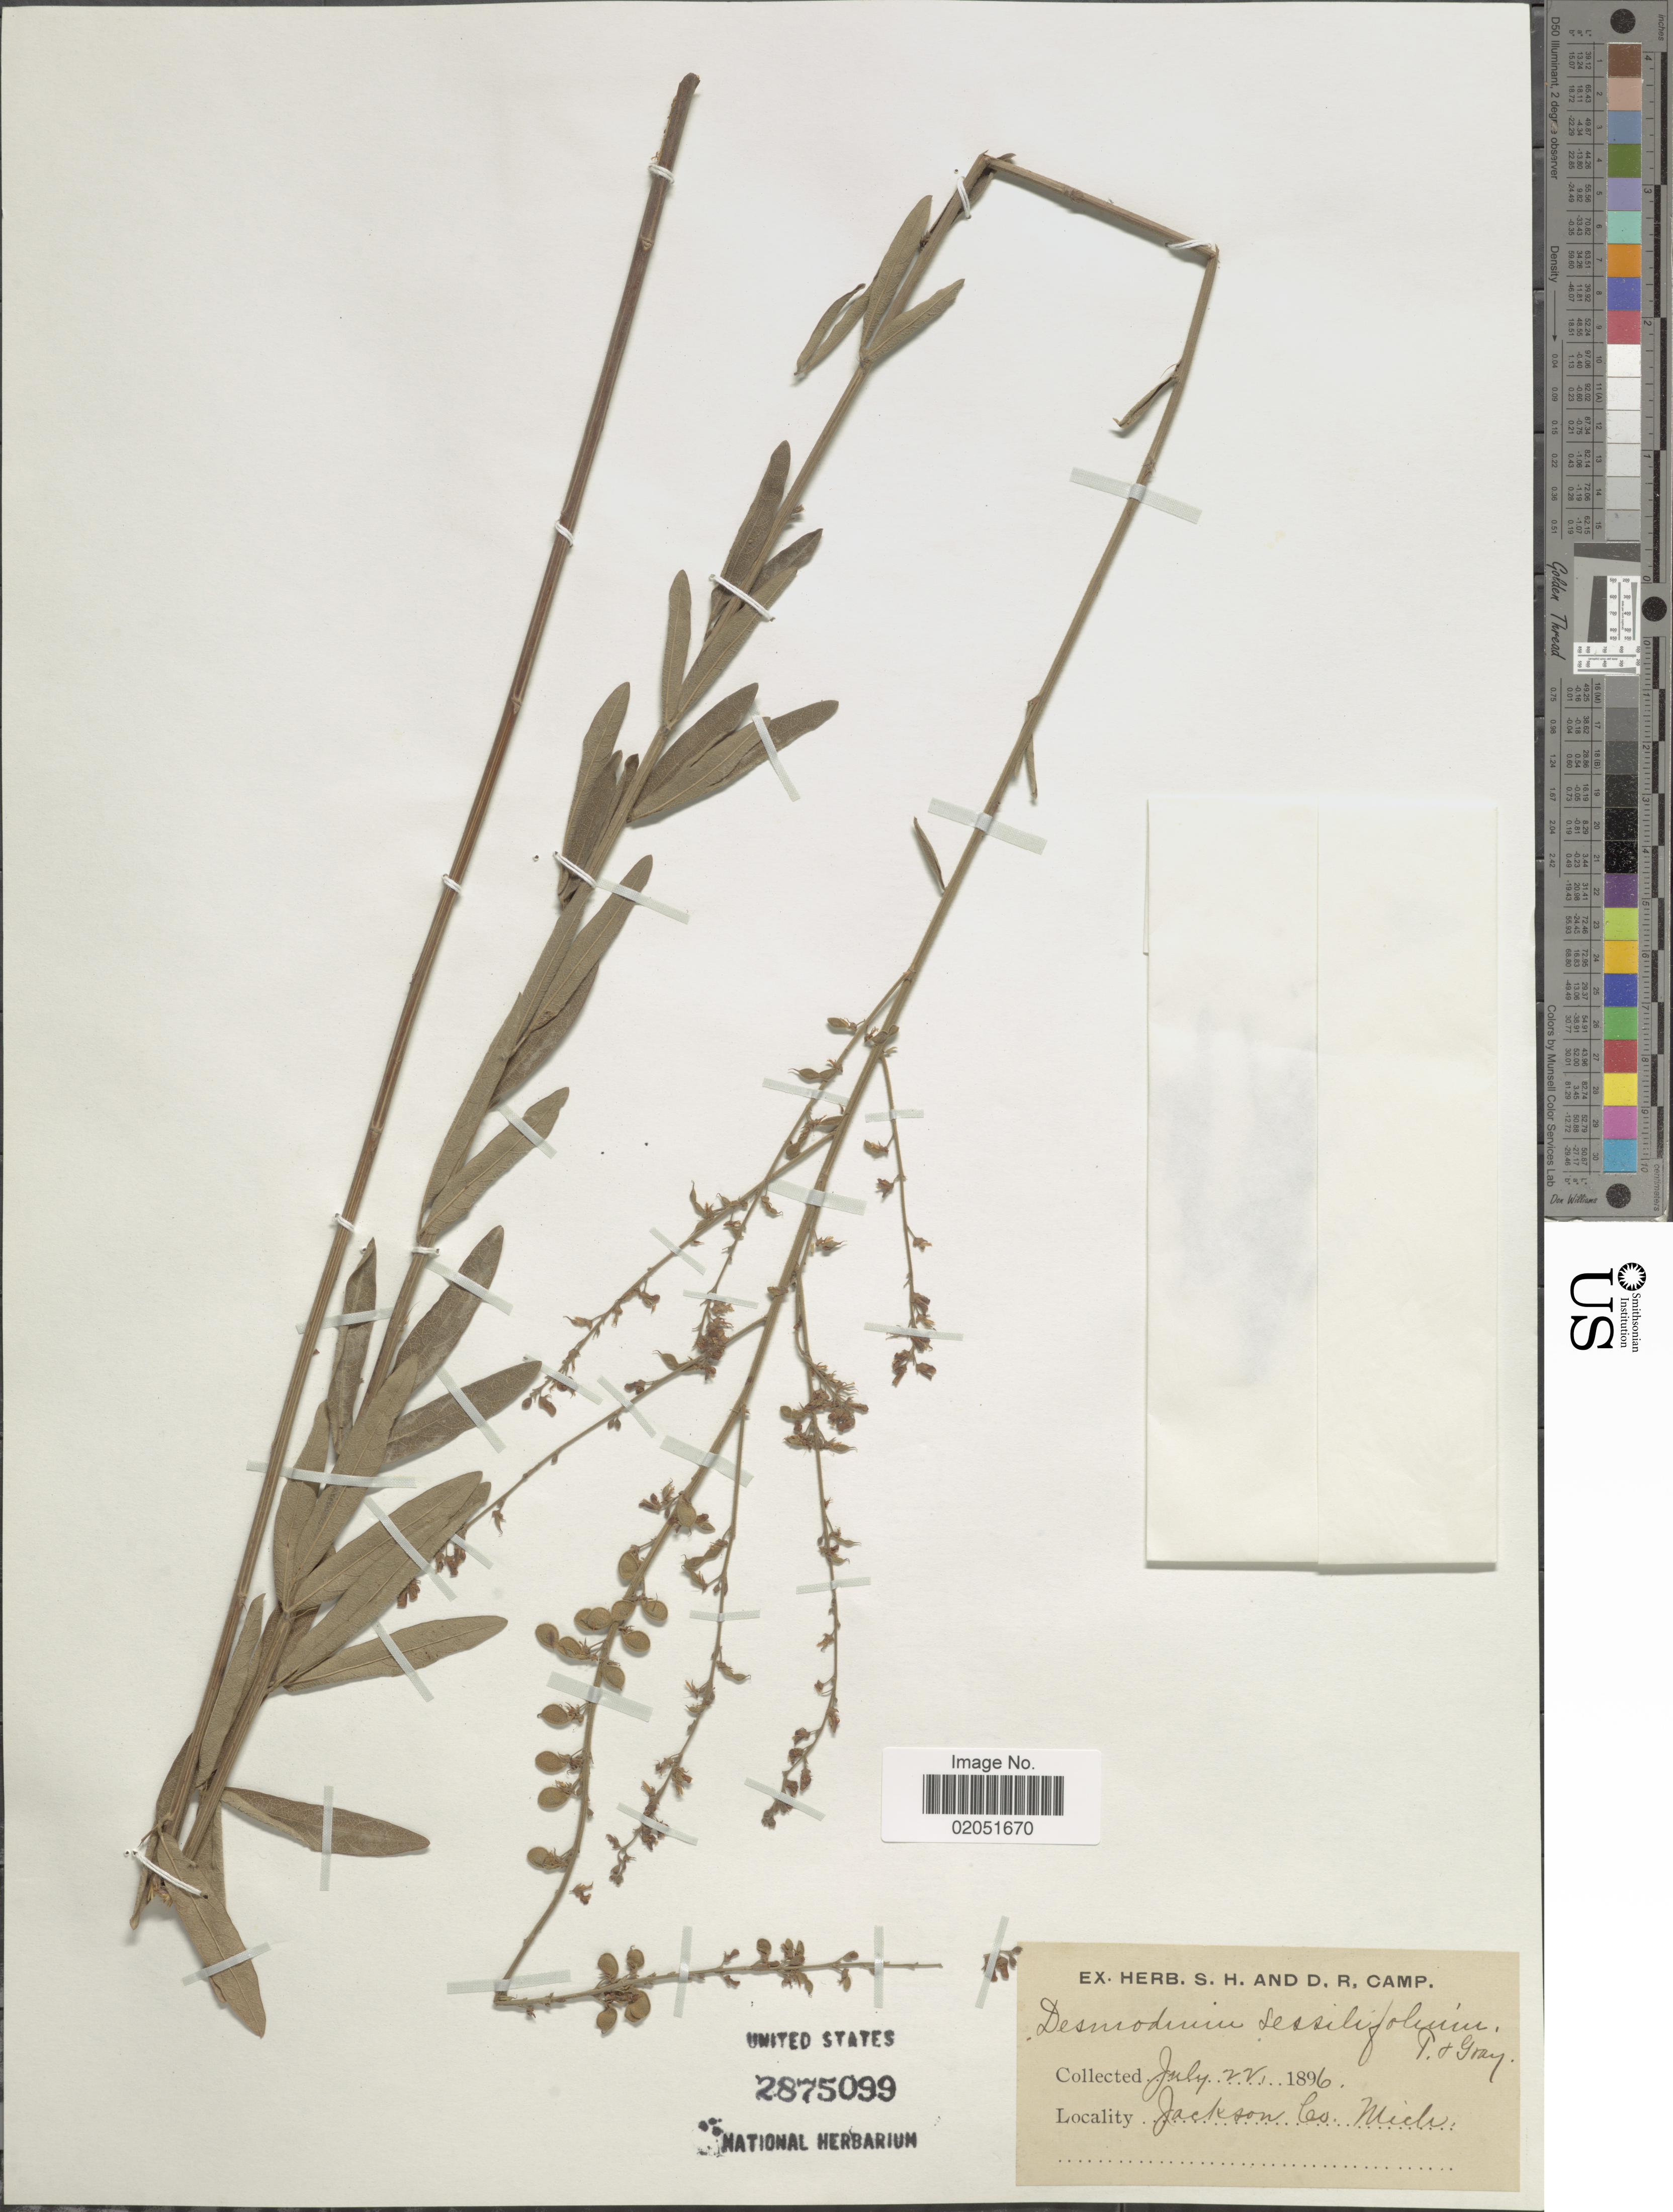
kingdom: Plantae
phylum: Tracheophyta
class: Magnoliopsida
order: Fabales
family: Fabaceae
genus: Desmodium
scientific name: Desmodium sessilifolium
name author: Torr. & A. Gray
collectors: ex herb. S. H and D. R. Camp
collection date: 1896-07-22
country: United States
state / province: Michigan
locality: Jackson Co., Mich.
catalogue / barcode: US 2875099